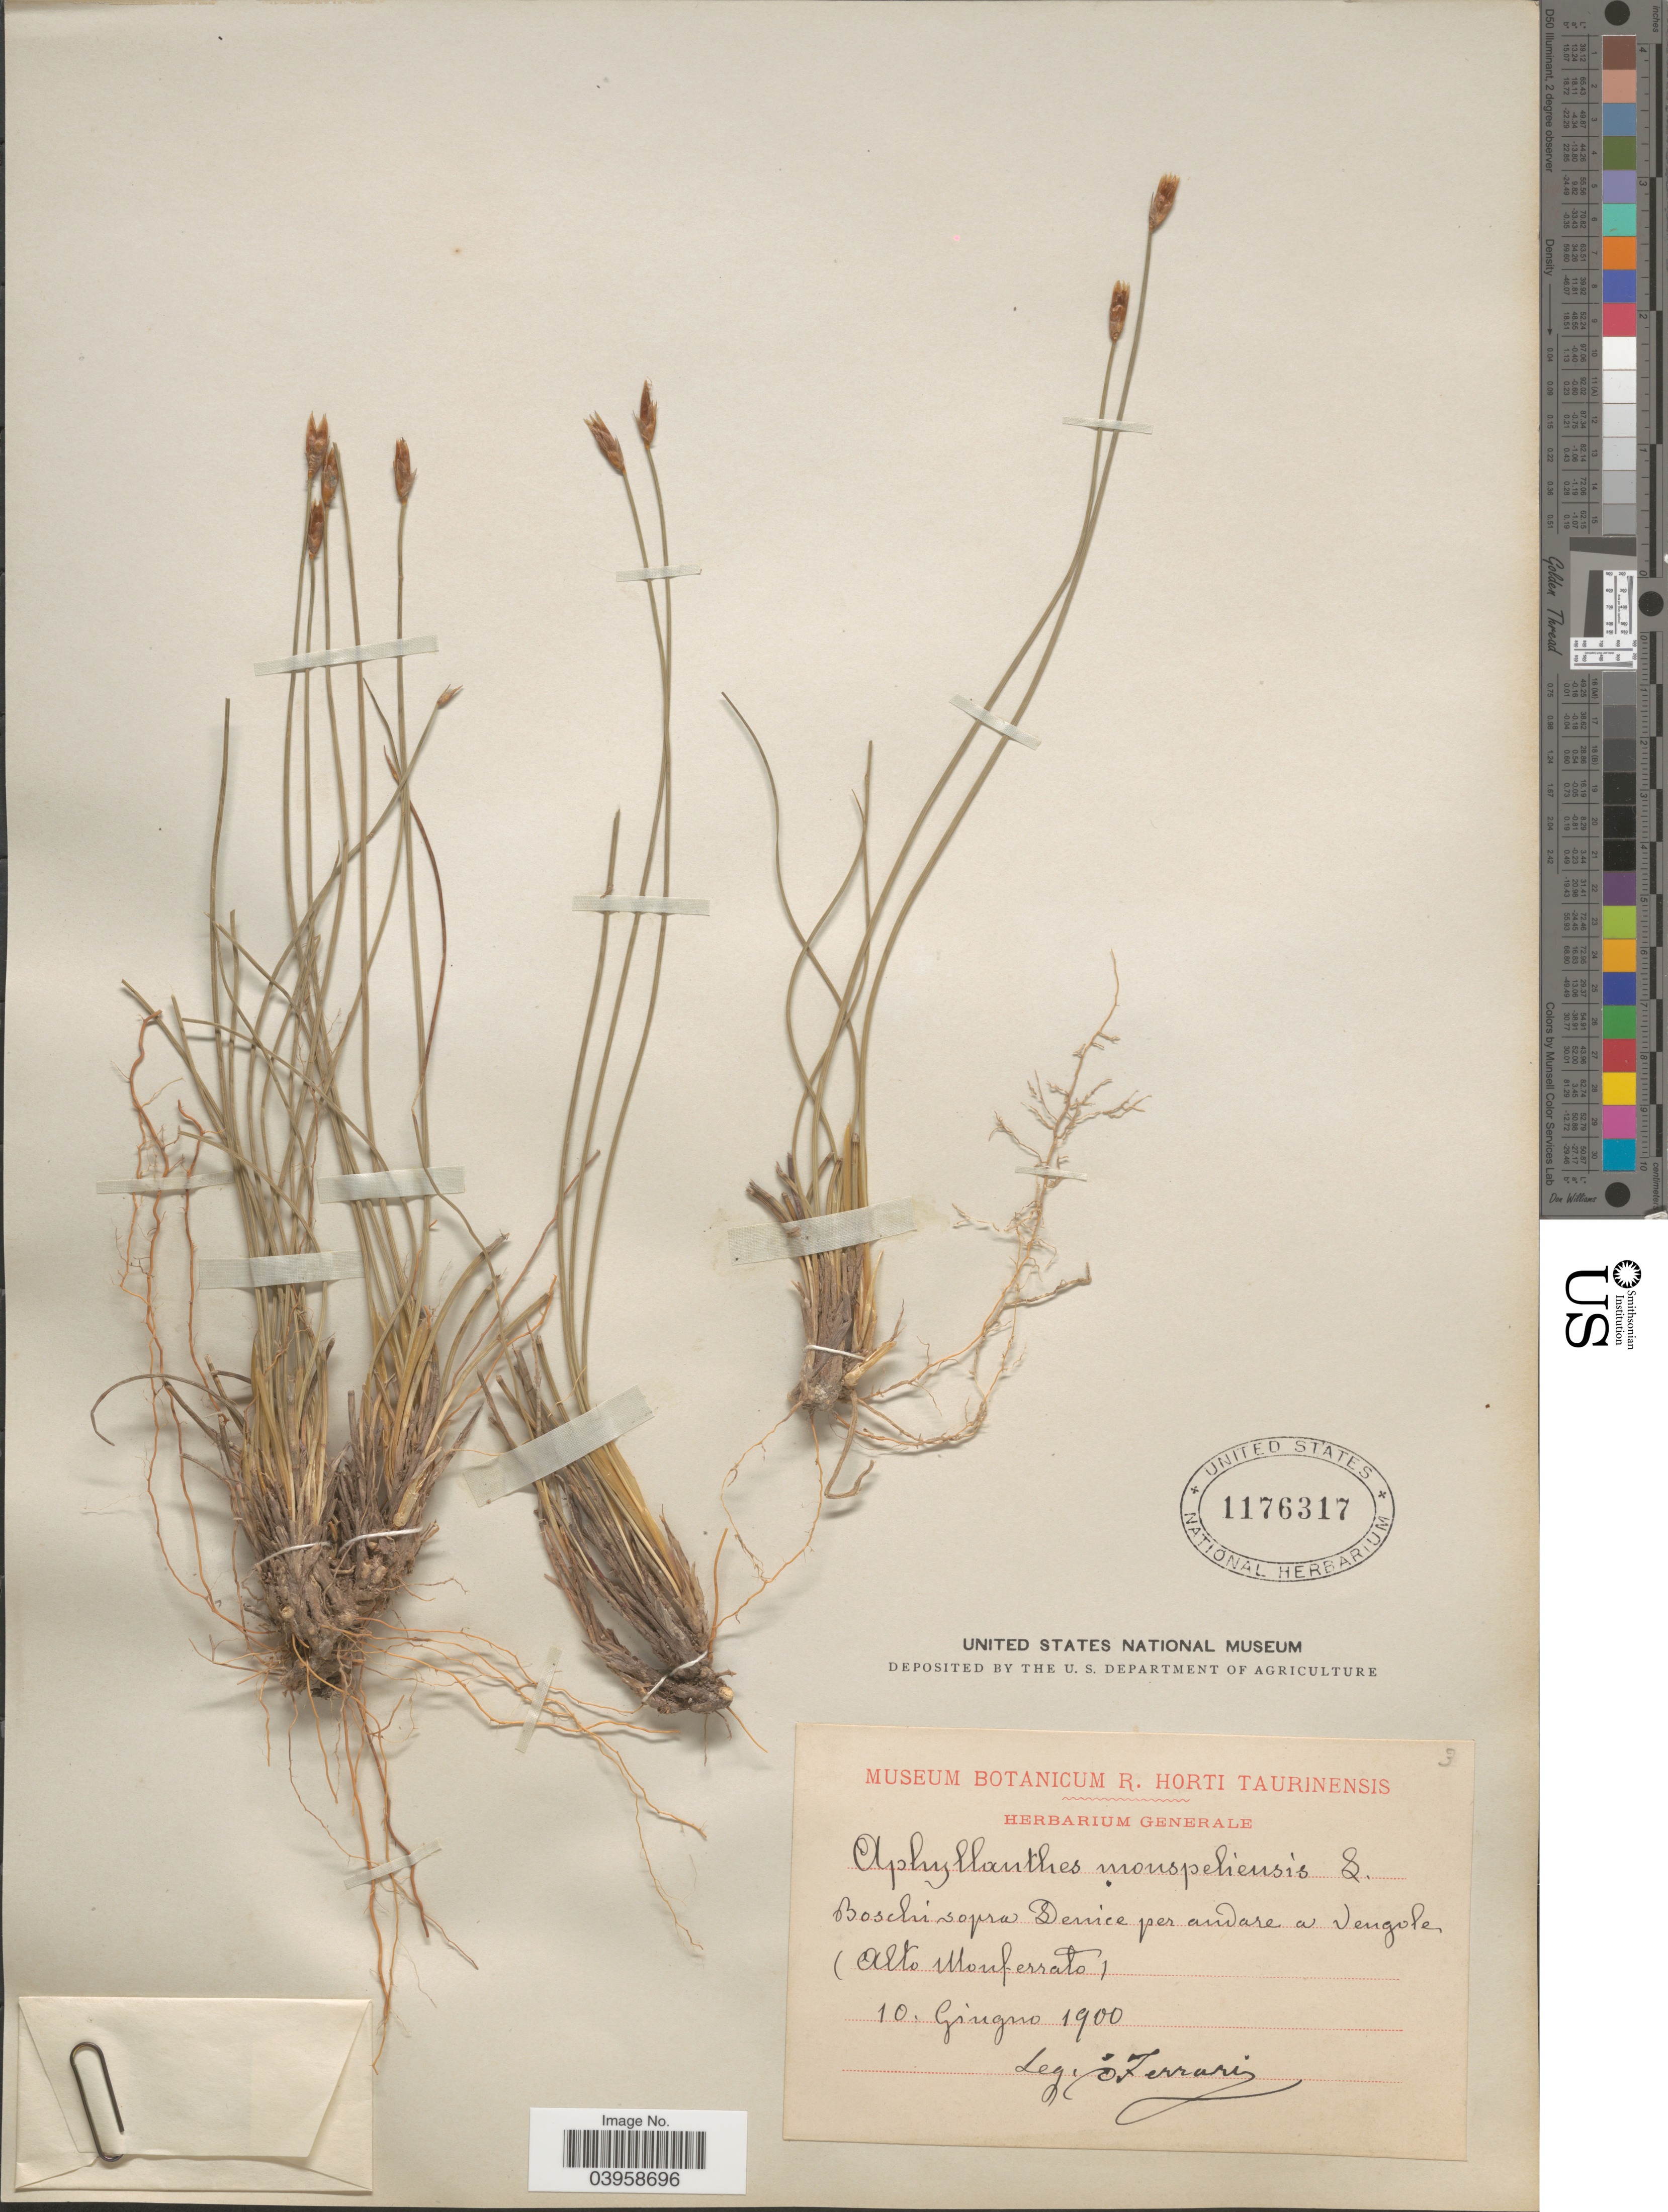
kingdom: Plantae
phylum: Tracheophyta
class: Liliopsida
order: Asparagales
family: Asparagaceae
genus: Aphyllanthes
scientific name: Aphyllanthes monspeliensis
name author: L.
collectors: A. Ferrari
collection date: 1900-06-10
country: Italy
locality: Boschi sopra Denice per audare a Vengole (Alto Montferrato).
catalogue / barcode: US 1176317